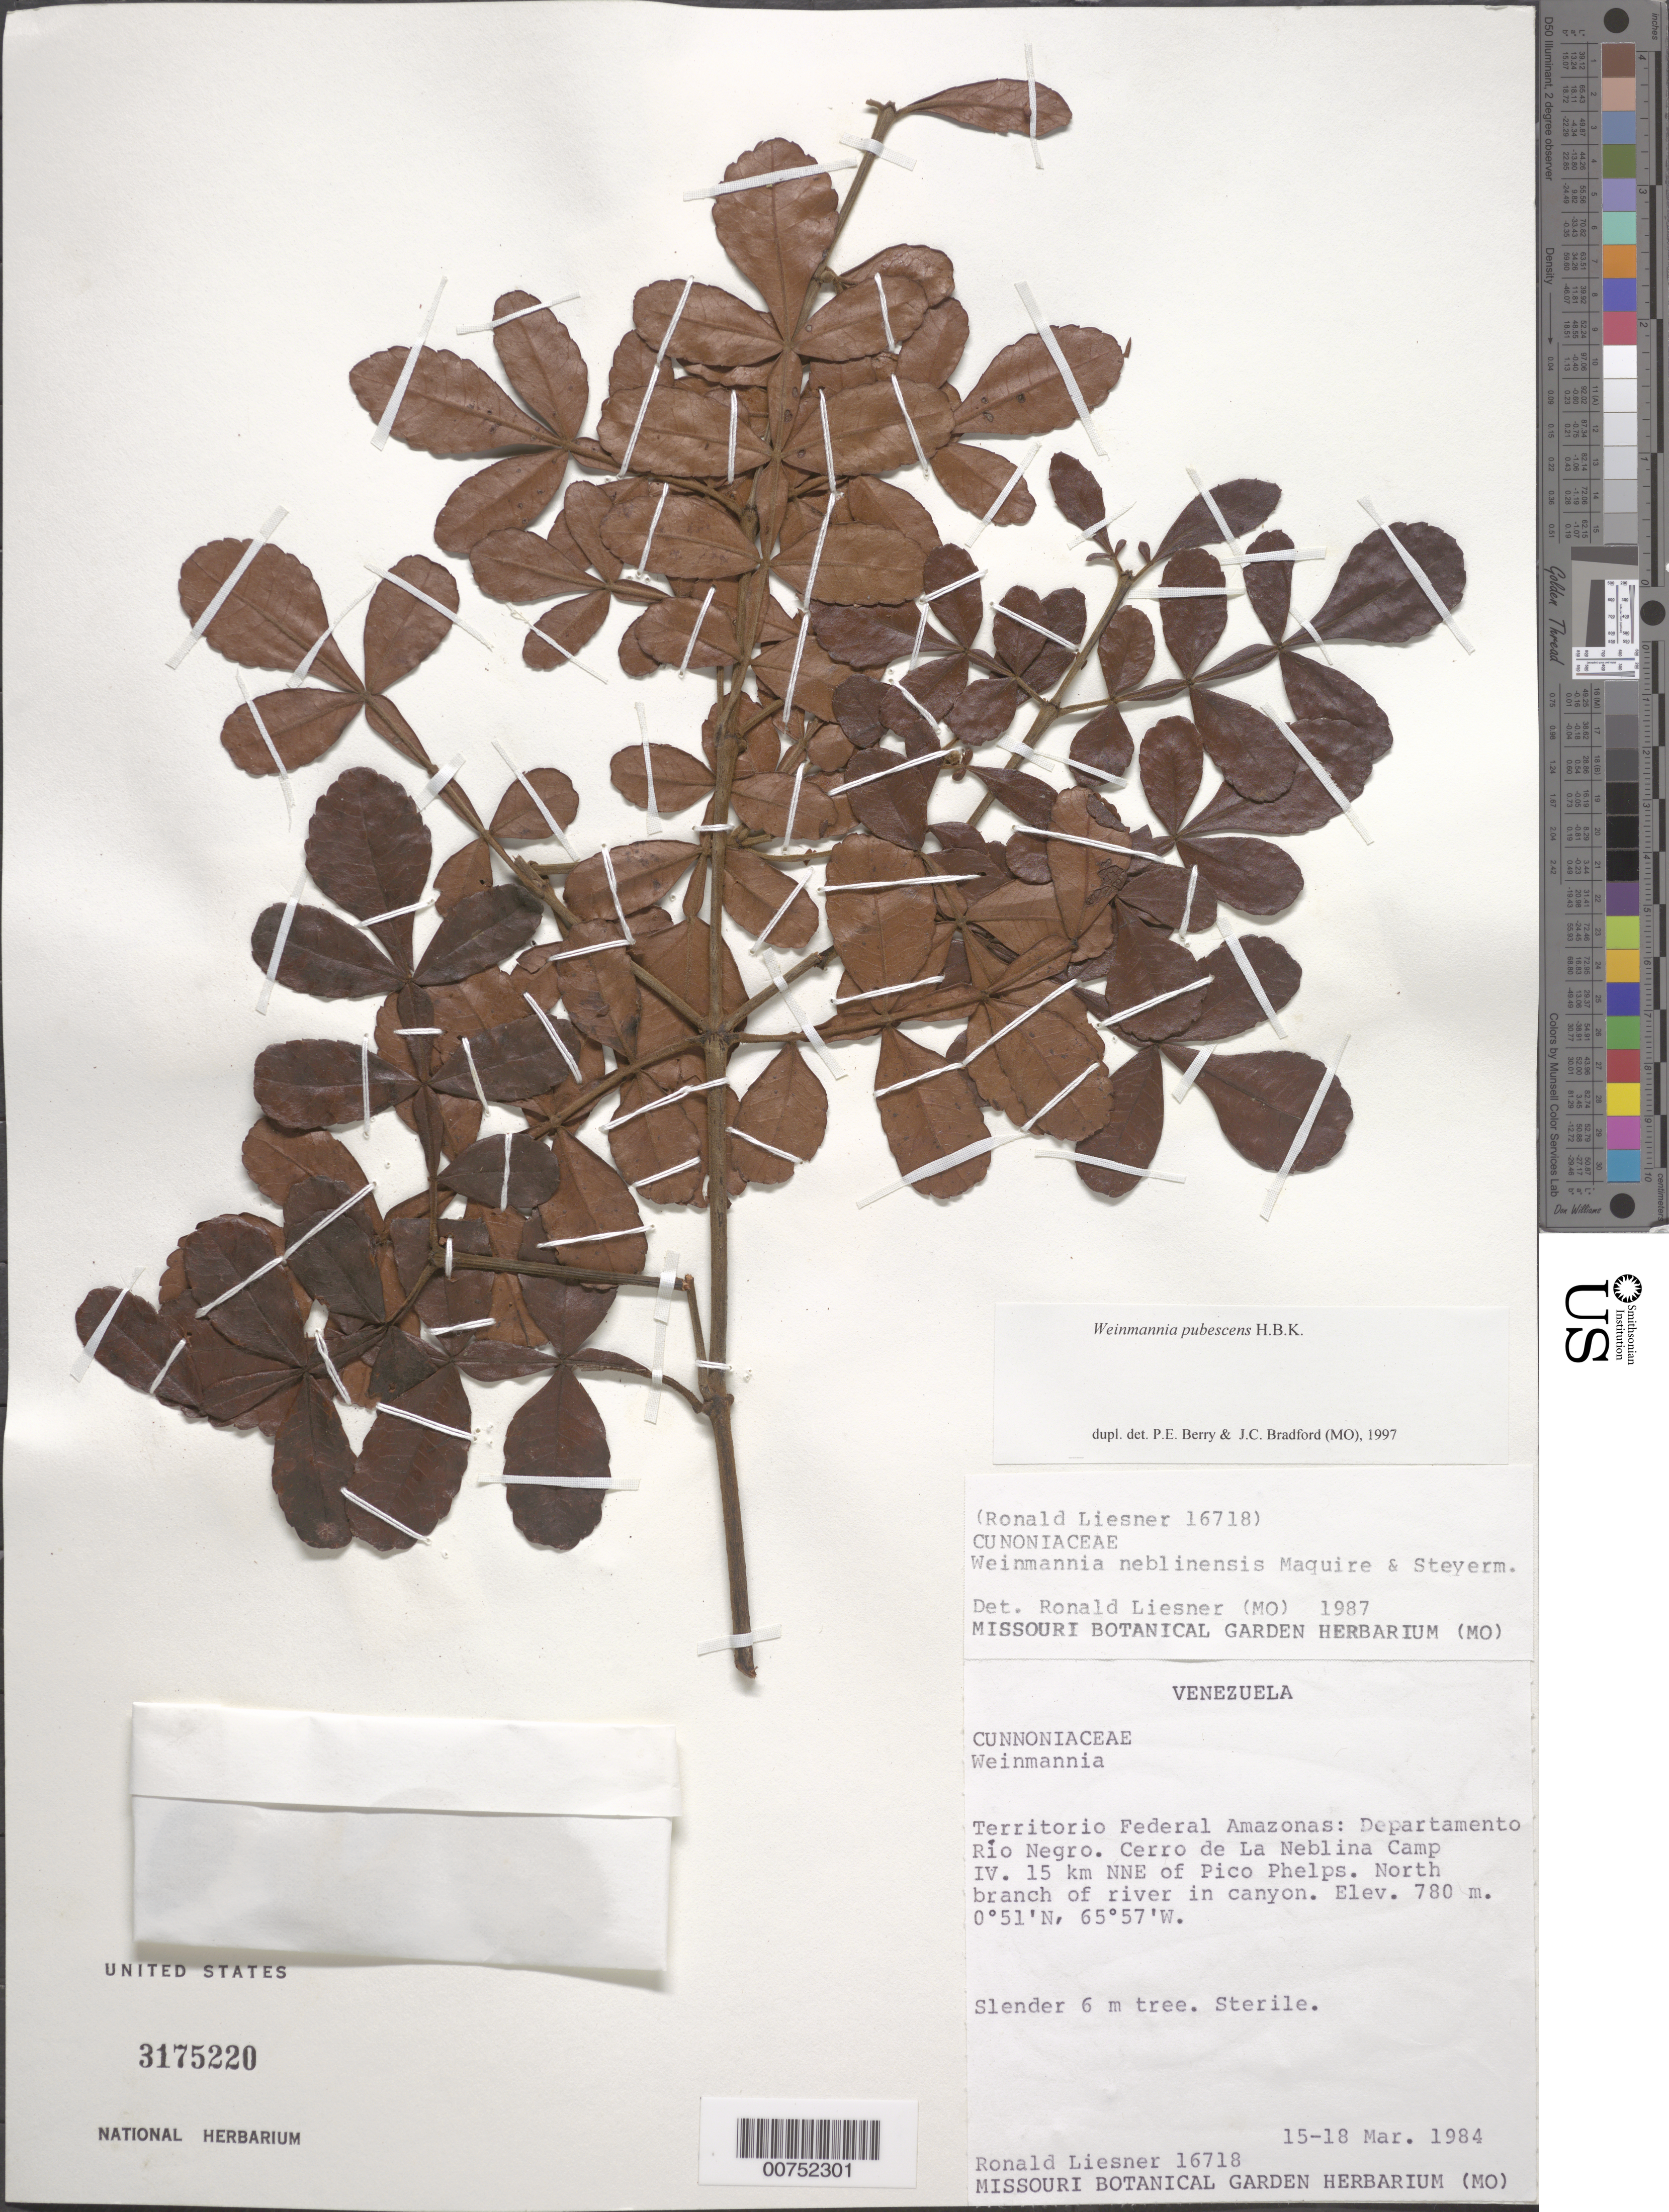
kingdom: Plantae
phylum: Tracheophyta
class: Magnoliopsida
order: Oxalidales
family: Cunoniaceae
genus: Weinmannia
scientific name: Weinmannia pubescens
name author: Kunth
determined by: Berry, P. E.; Bradford, J. C.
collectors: R. L. Liesner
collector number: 16718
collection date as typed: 15-Mar-84 to 18-Mar-84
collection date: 1984-03-15/1984-03-18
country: Venezuela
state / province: Amazonas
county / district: Río Negro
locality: Cerro de La Neblina Camp IV, 15 km NNE of Pico Phelps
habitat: North branch of river in canyon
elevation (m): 780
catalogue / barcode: US 3175220